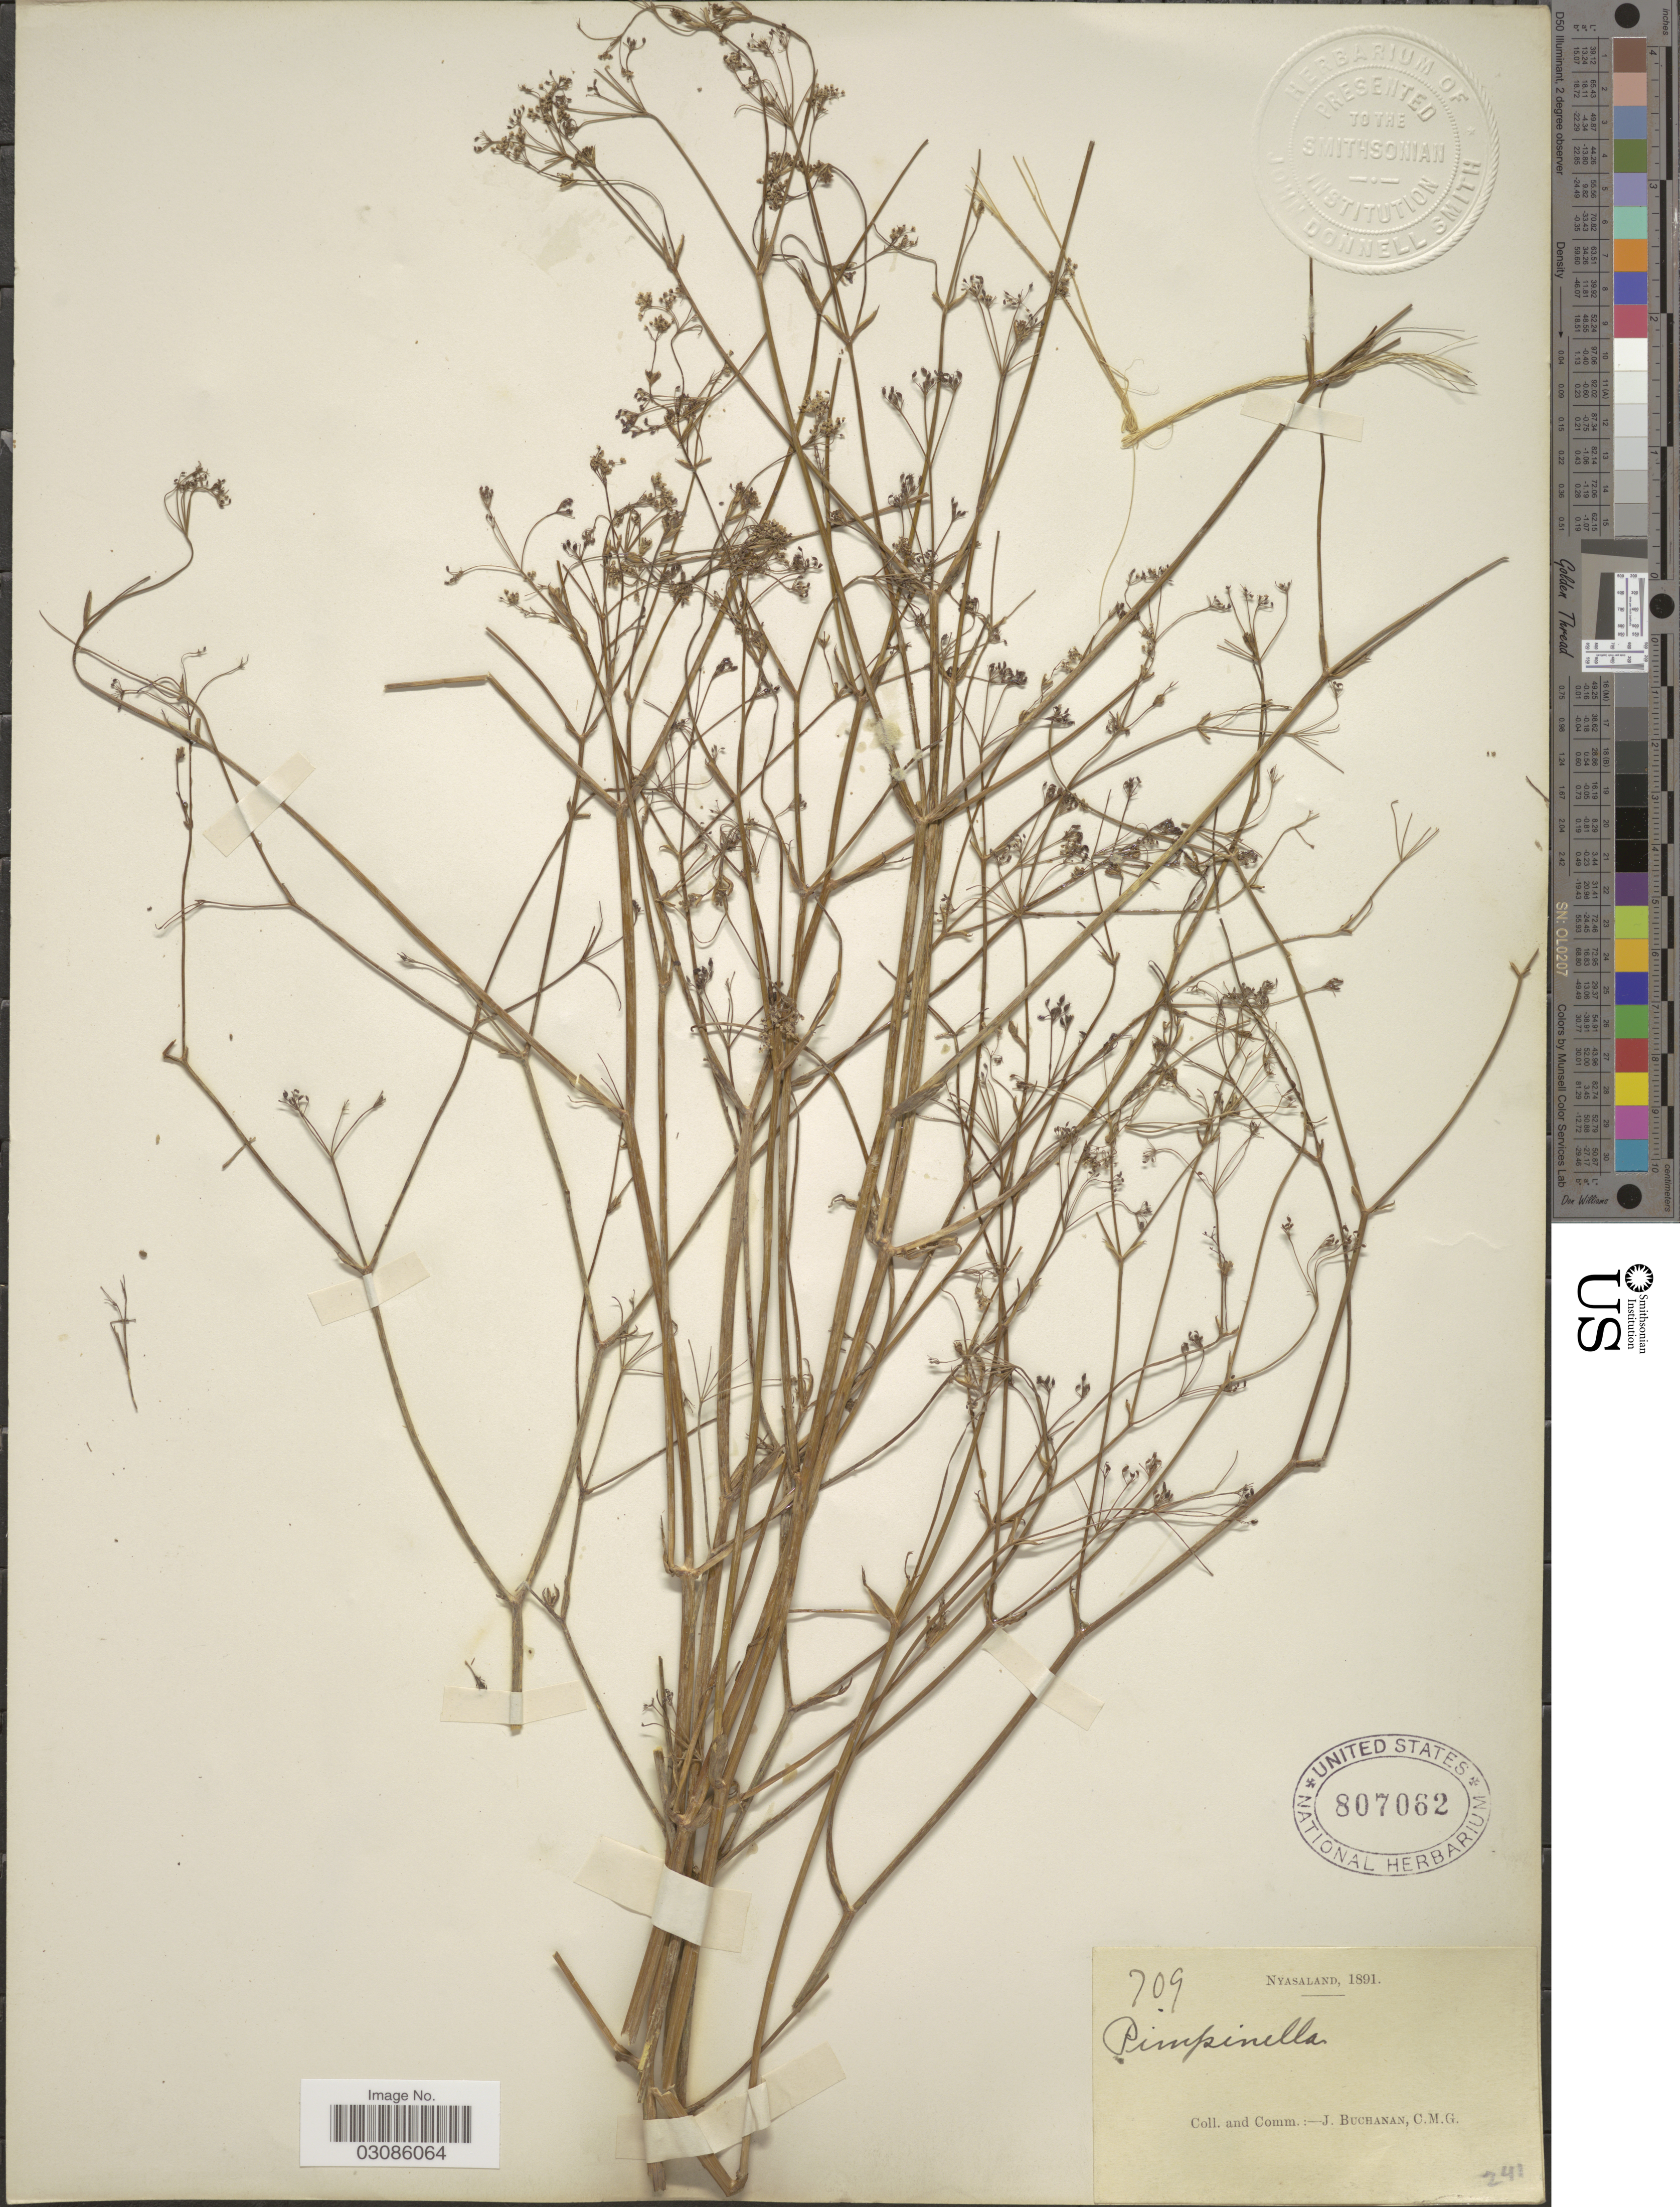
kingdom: Plantae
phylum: Tracheophyta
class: Magnoliopsida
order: Apiales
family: Apiaceae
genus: Pimpinella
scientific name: Pimpinella sp.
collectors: J. Buchanan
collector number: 709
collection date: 1891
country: Malawi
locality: Nyasaland.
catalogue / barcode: US 807062